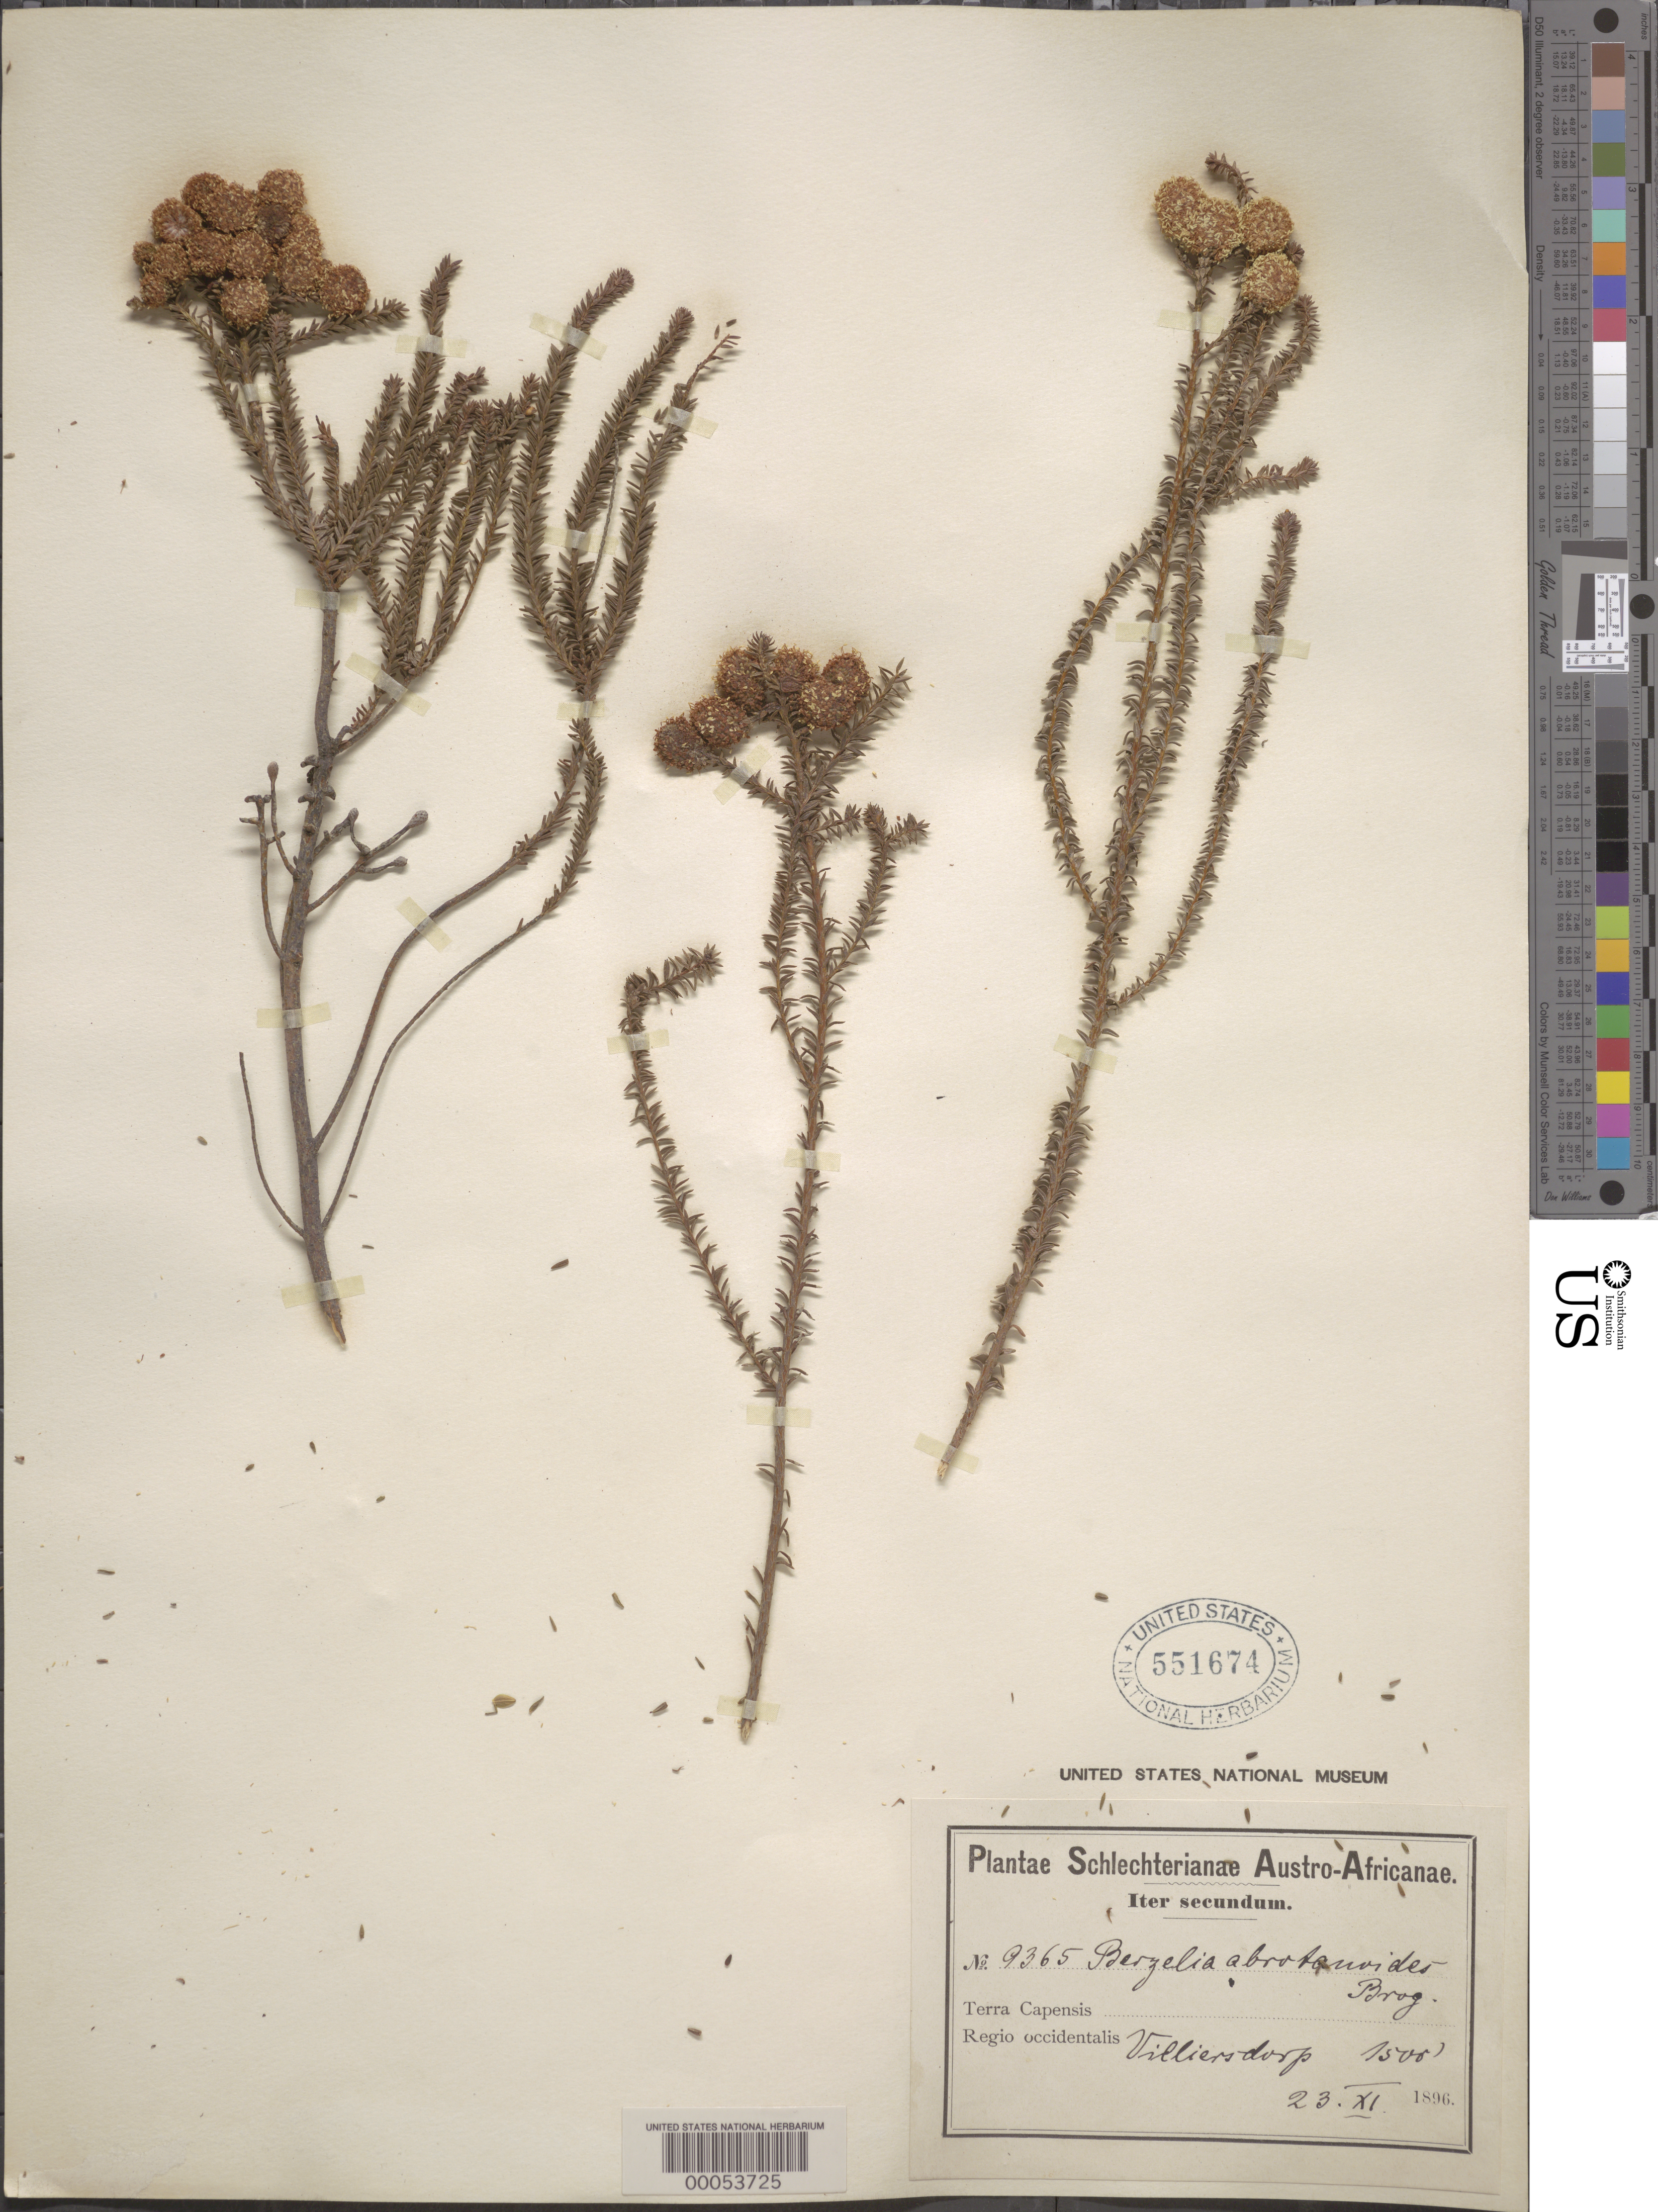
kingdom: Plantae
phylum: Tracheophyta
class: Magnoliopsida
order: Bruniales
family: Bruniaceae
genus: Berzelia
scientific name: Berzelia abrotanoides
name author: (L.) Brongn.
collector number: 9365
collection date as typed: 23 Nov 1896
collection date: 1896-11-23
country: South Africa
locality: Villiersdorp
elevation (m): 457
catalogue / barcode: US 551674